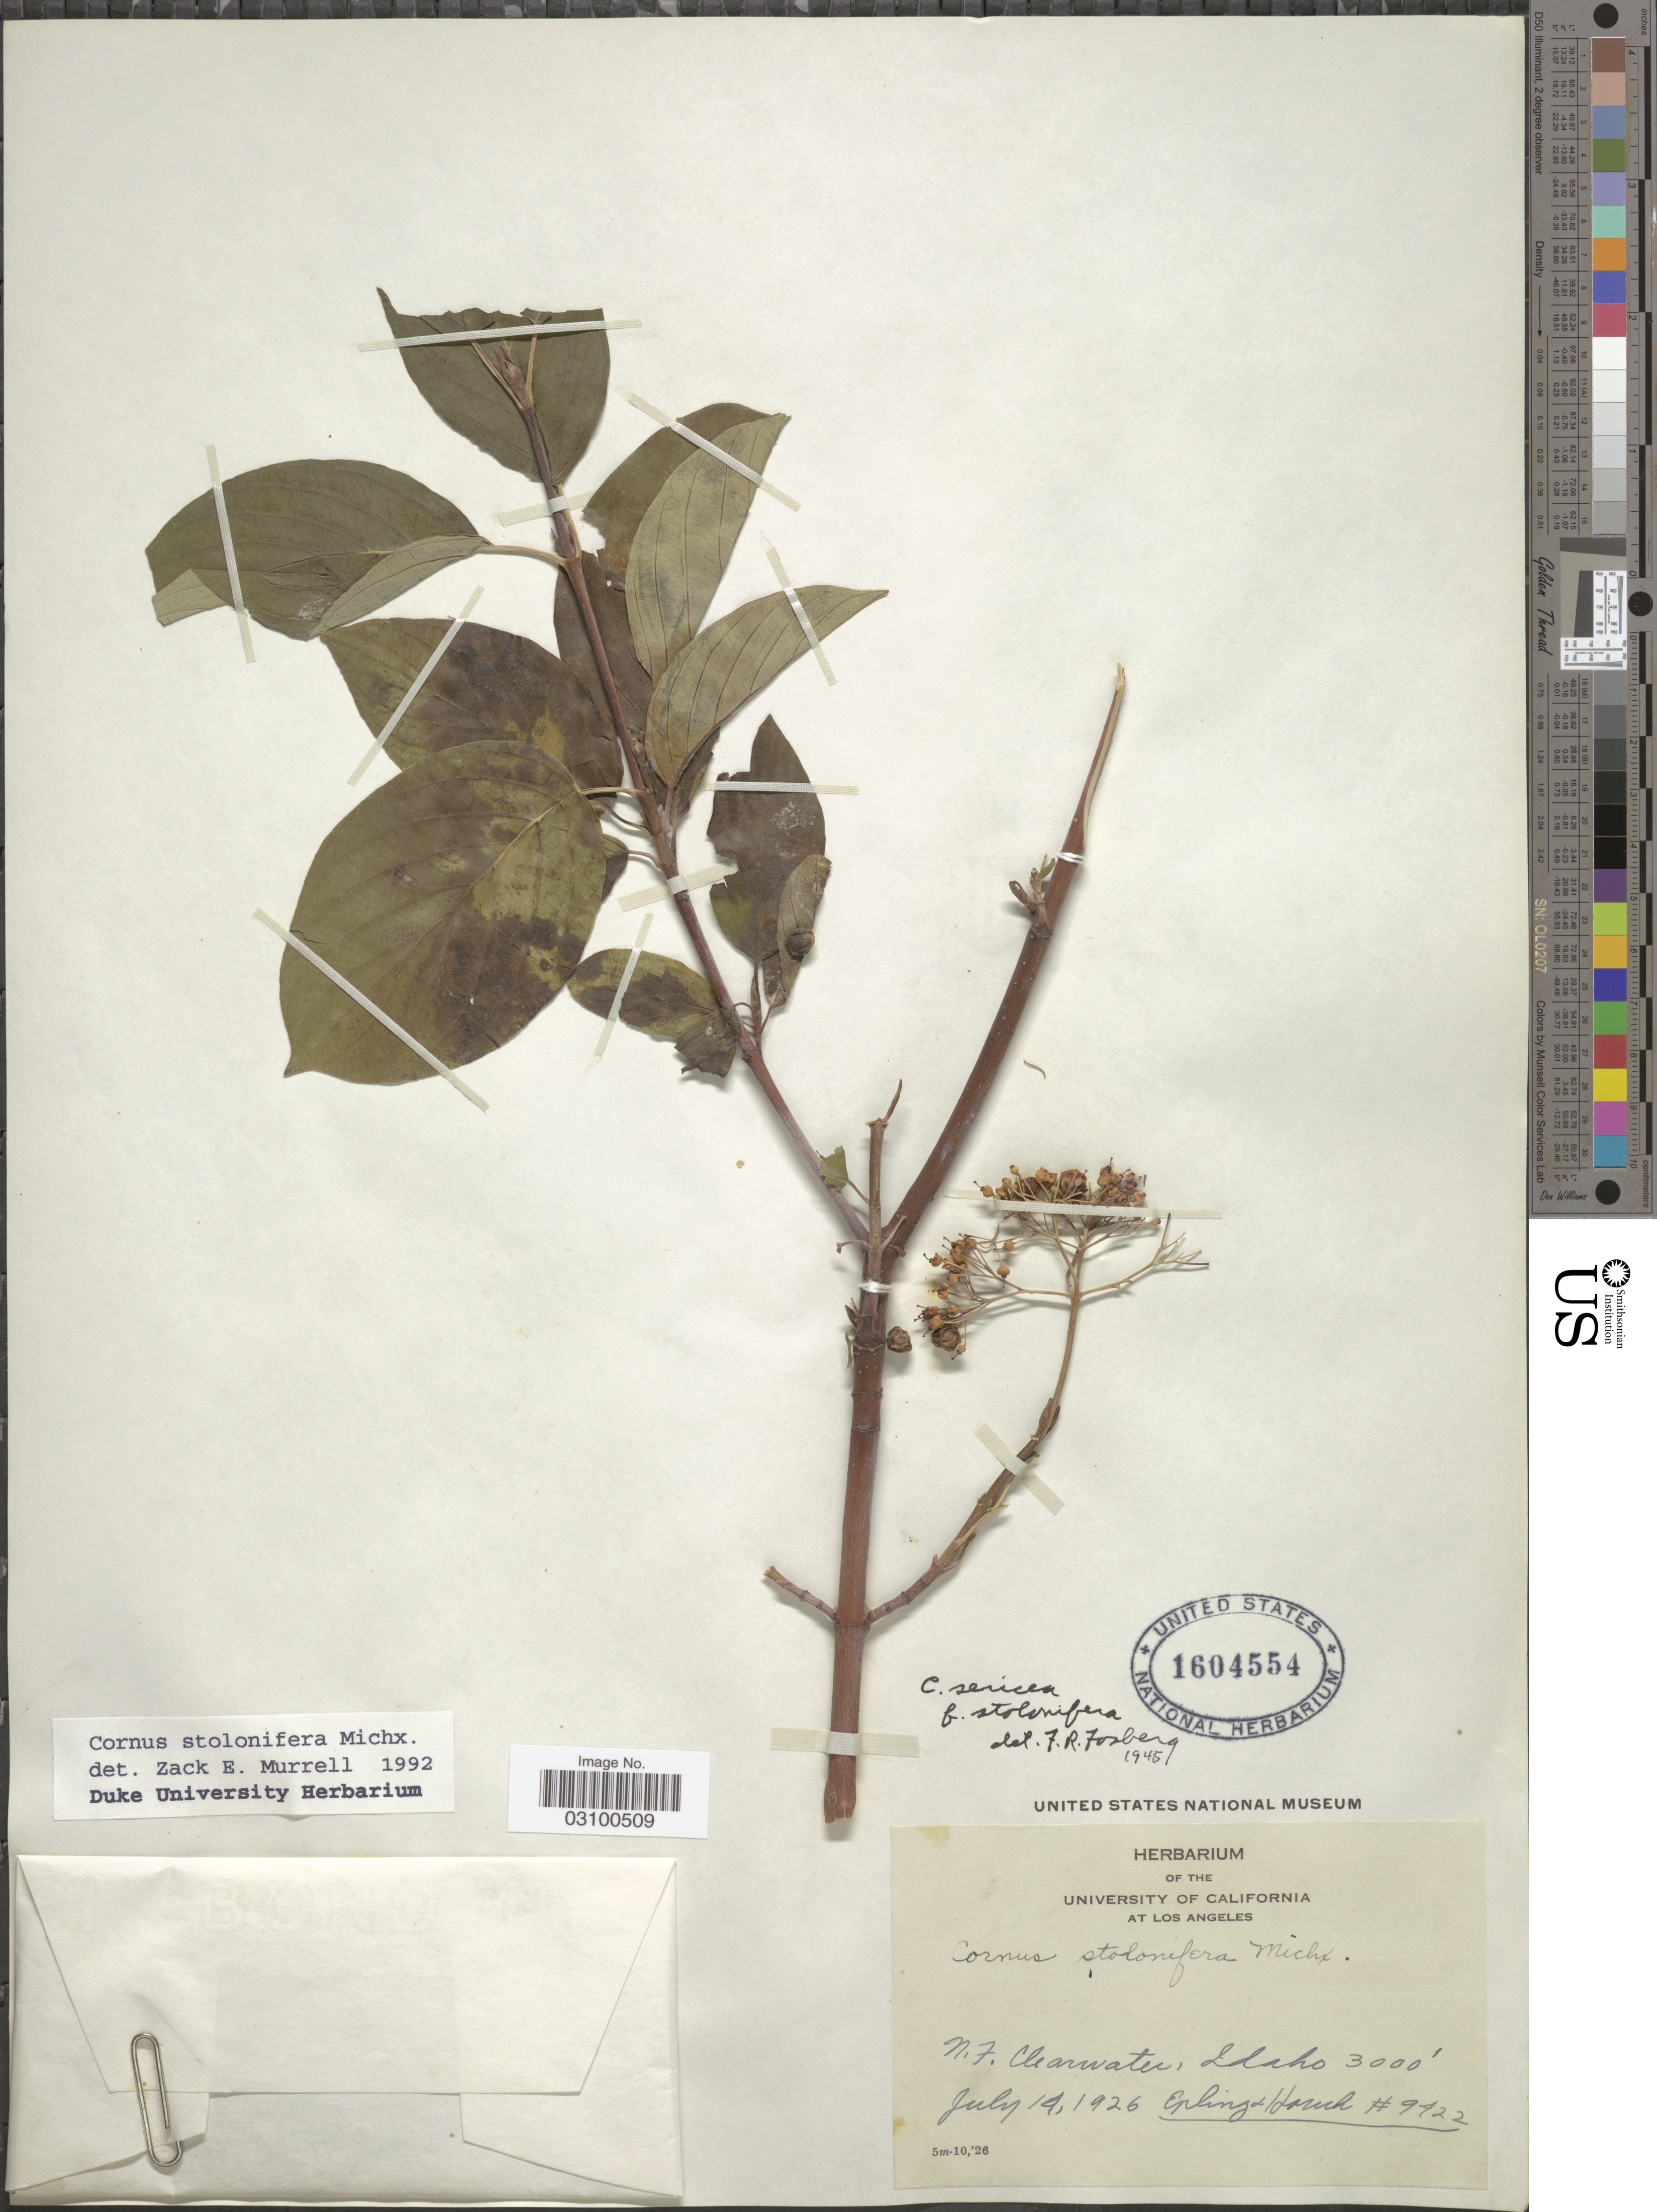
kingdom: Plantae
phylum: Tracheophyta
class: Magnoliopsida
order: Cornales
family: Cornaceae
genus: Cornus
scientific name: Cornus sericea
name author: L.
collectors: -- Epling & -. Hauch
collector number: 9422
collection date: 1926-07-14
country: United States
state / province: Idaho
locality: N.F. Clearwater.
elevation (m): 914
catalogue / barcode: US 1604554